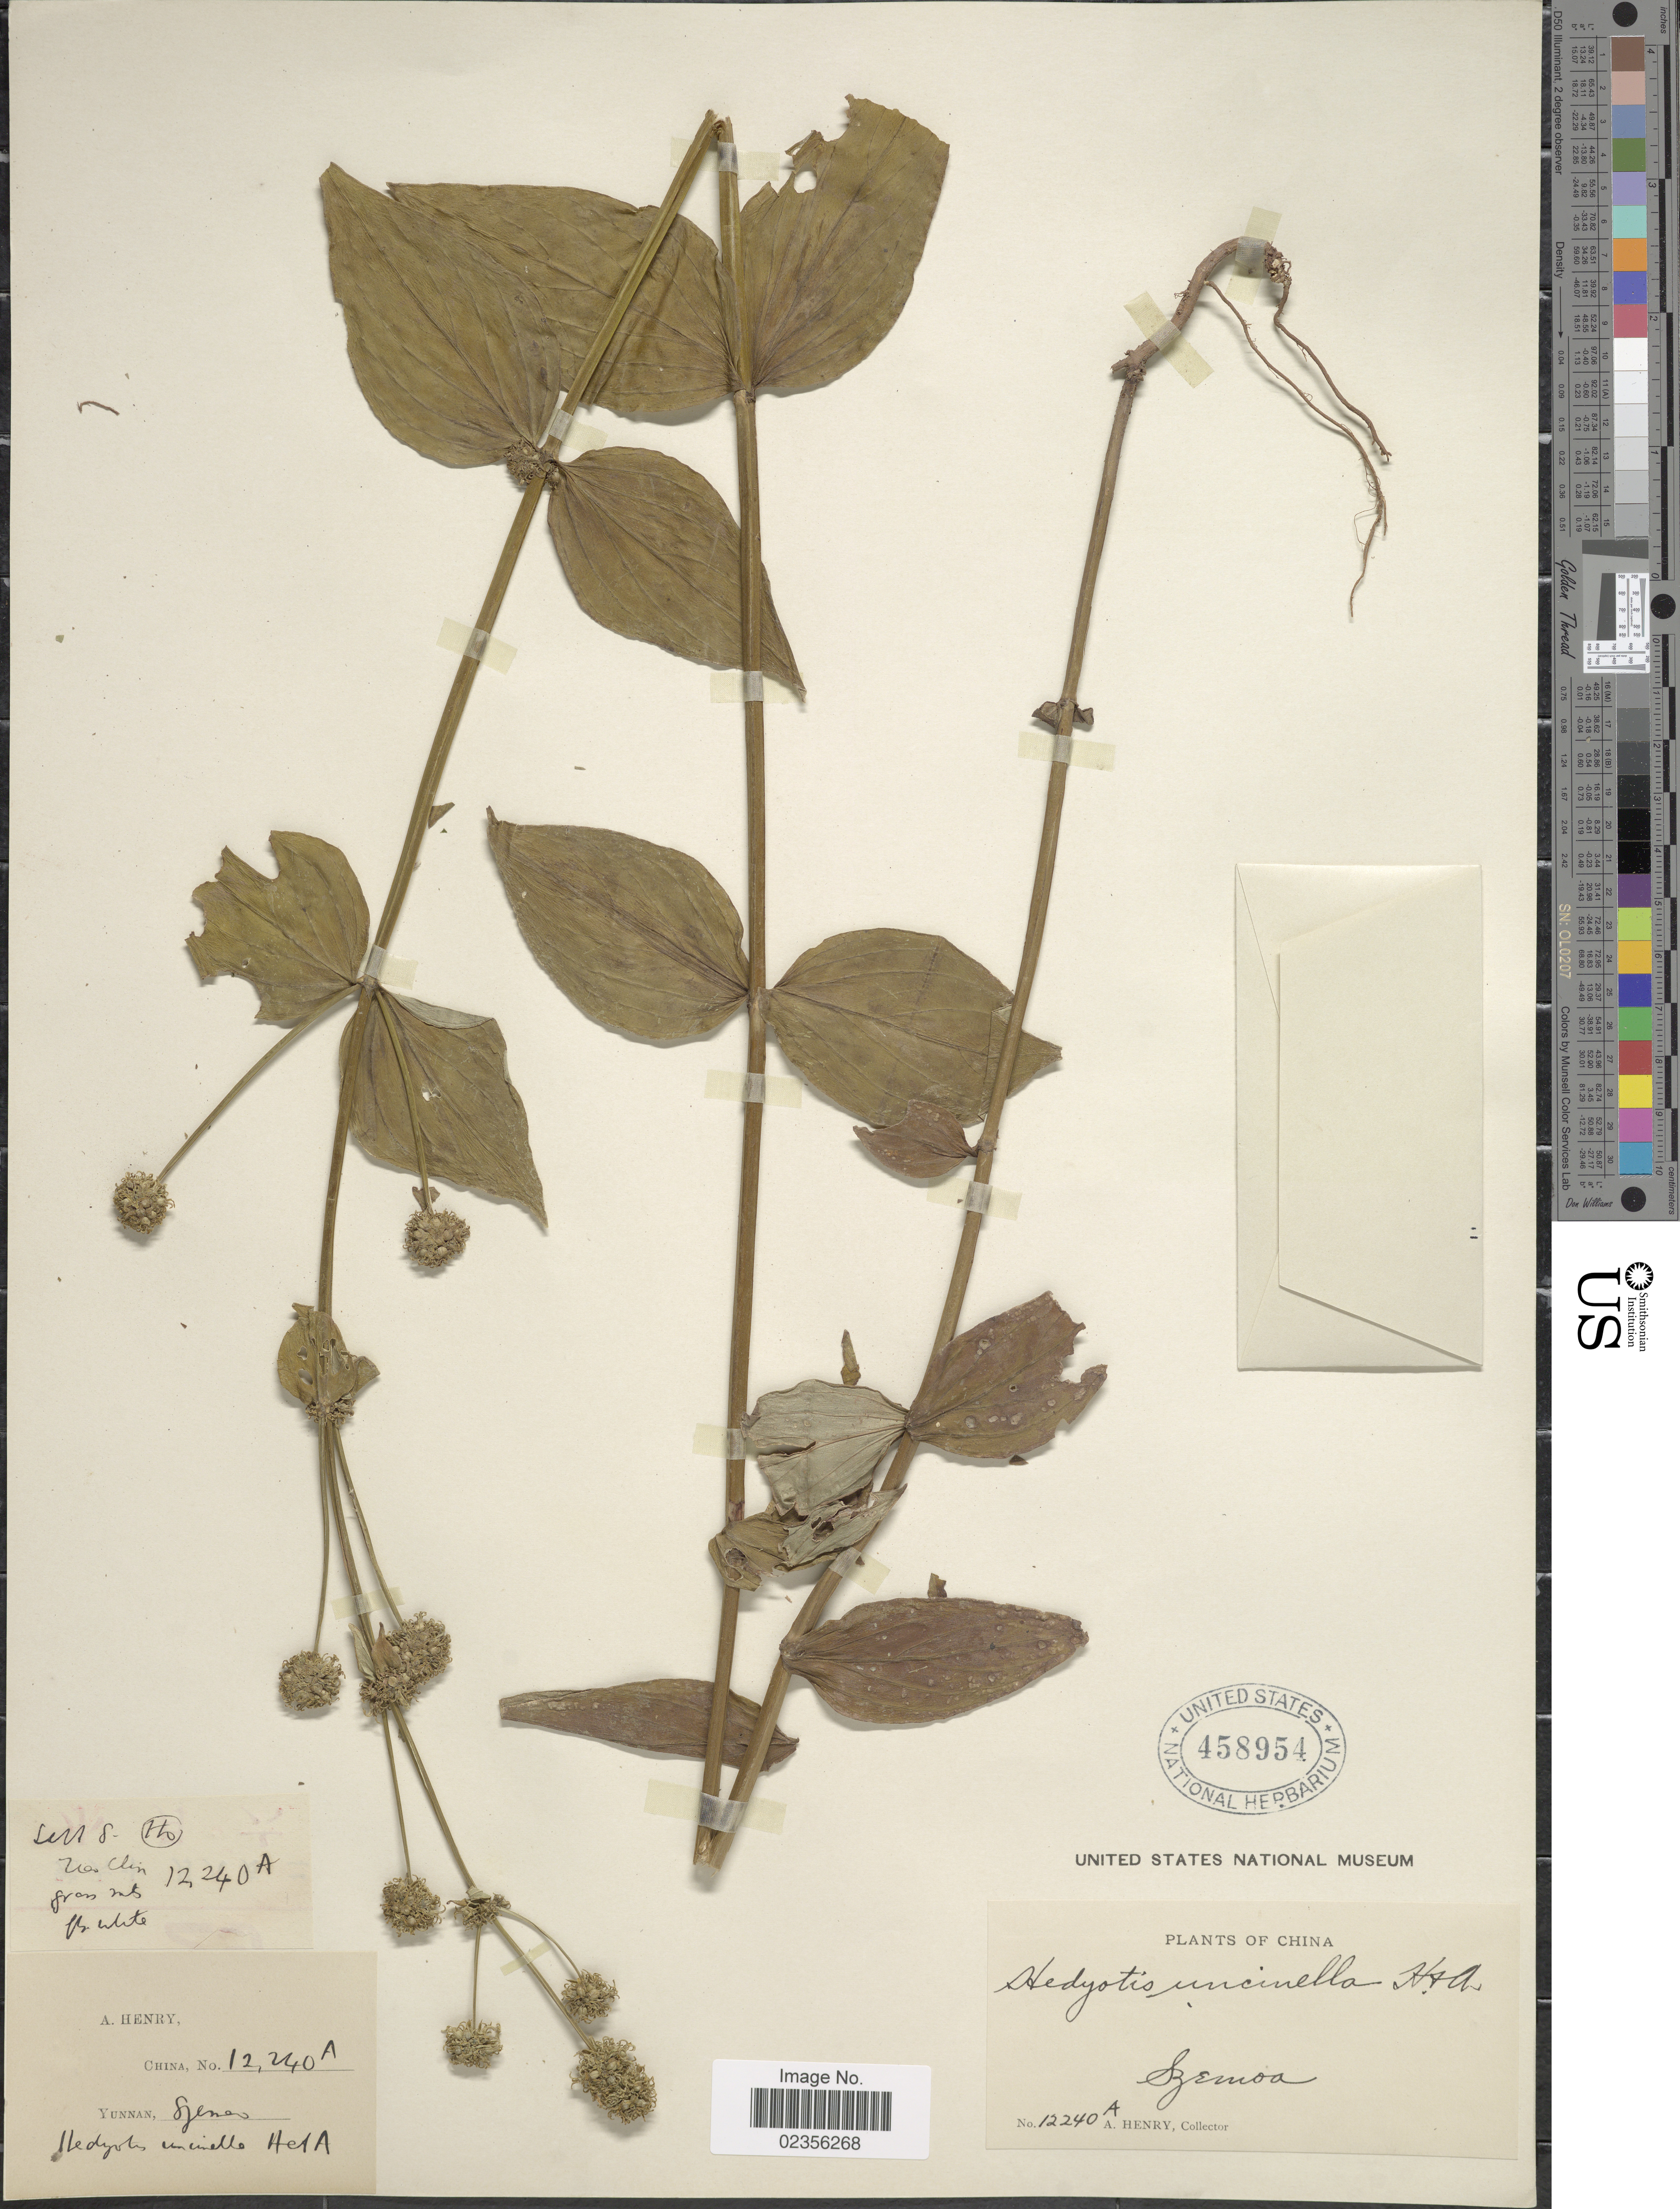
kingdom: Plantae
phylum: Tracheophyta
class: Magnoliopsida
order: Gentianales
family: Rubiaceae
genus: Hedyotis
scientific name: Hedyotis uncinella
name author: Hook. & Arn.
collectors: A. Henry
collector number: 12240 A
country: China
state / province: Yunnan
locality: Yunnan, China, Sjemoa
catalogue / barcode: US 458954